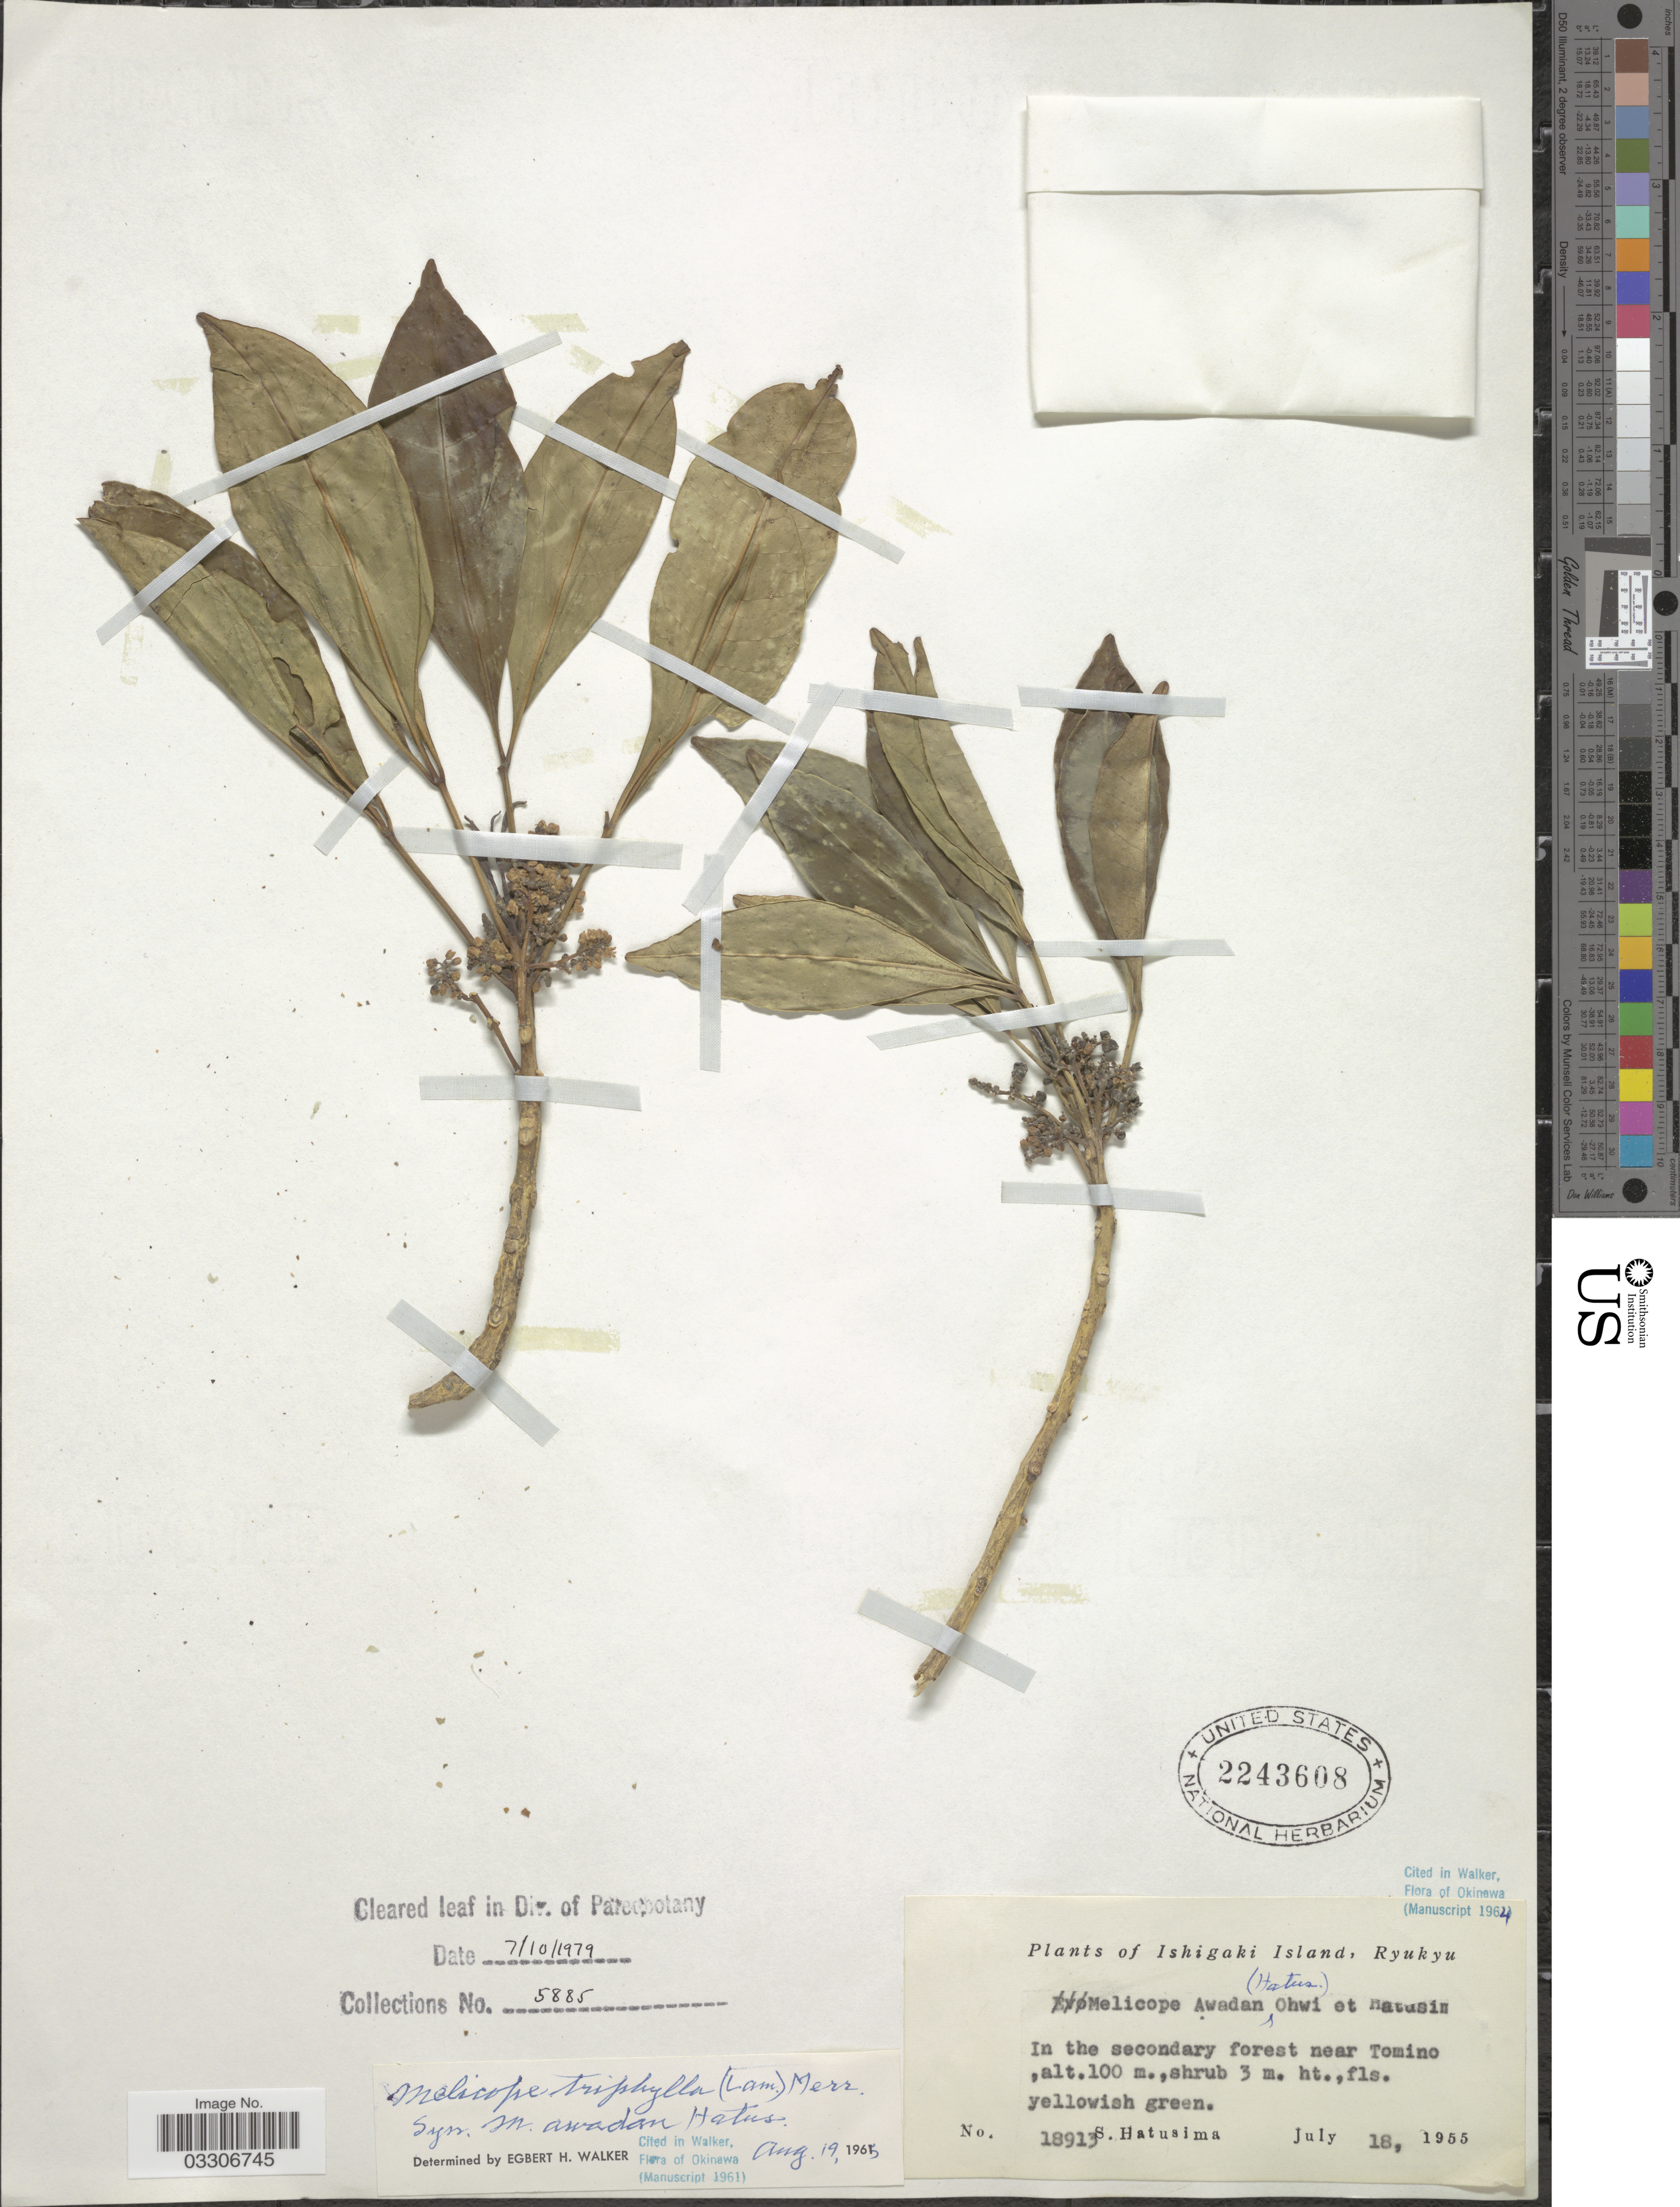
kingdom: Plantae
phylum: Tracheophyta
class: Magnoliopsida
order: Sapindales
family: Rutaceae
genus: Melicope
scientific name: Melicope triphylla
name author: (Lam.) Merr.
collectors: S. Hatusima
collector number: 18913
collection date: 1955-07-18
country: Japan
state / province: Okinawa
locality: Ishigaki Island, Ryukyu. Near Tomino.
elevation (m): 100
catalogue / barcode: US 2243608